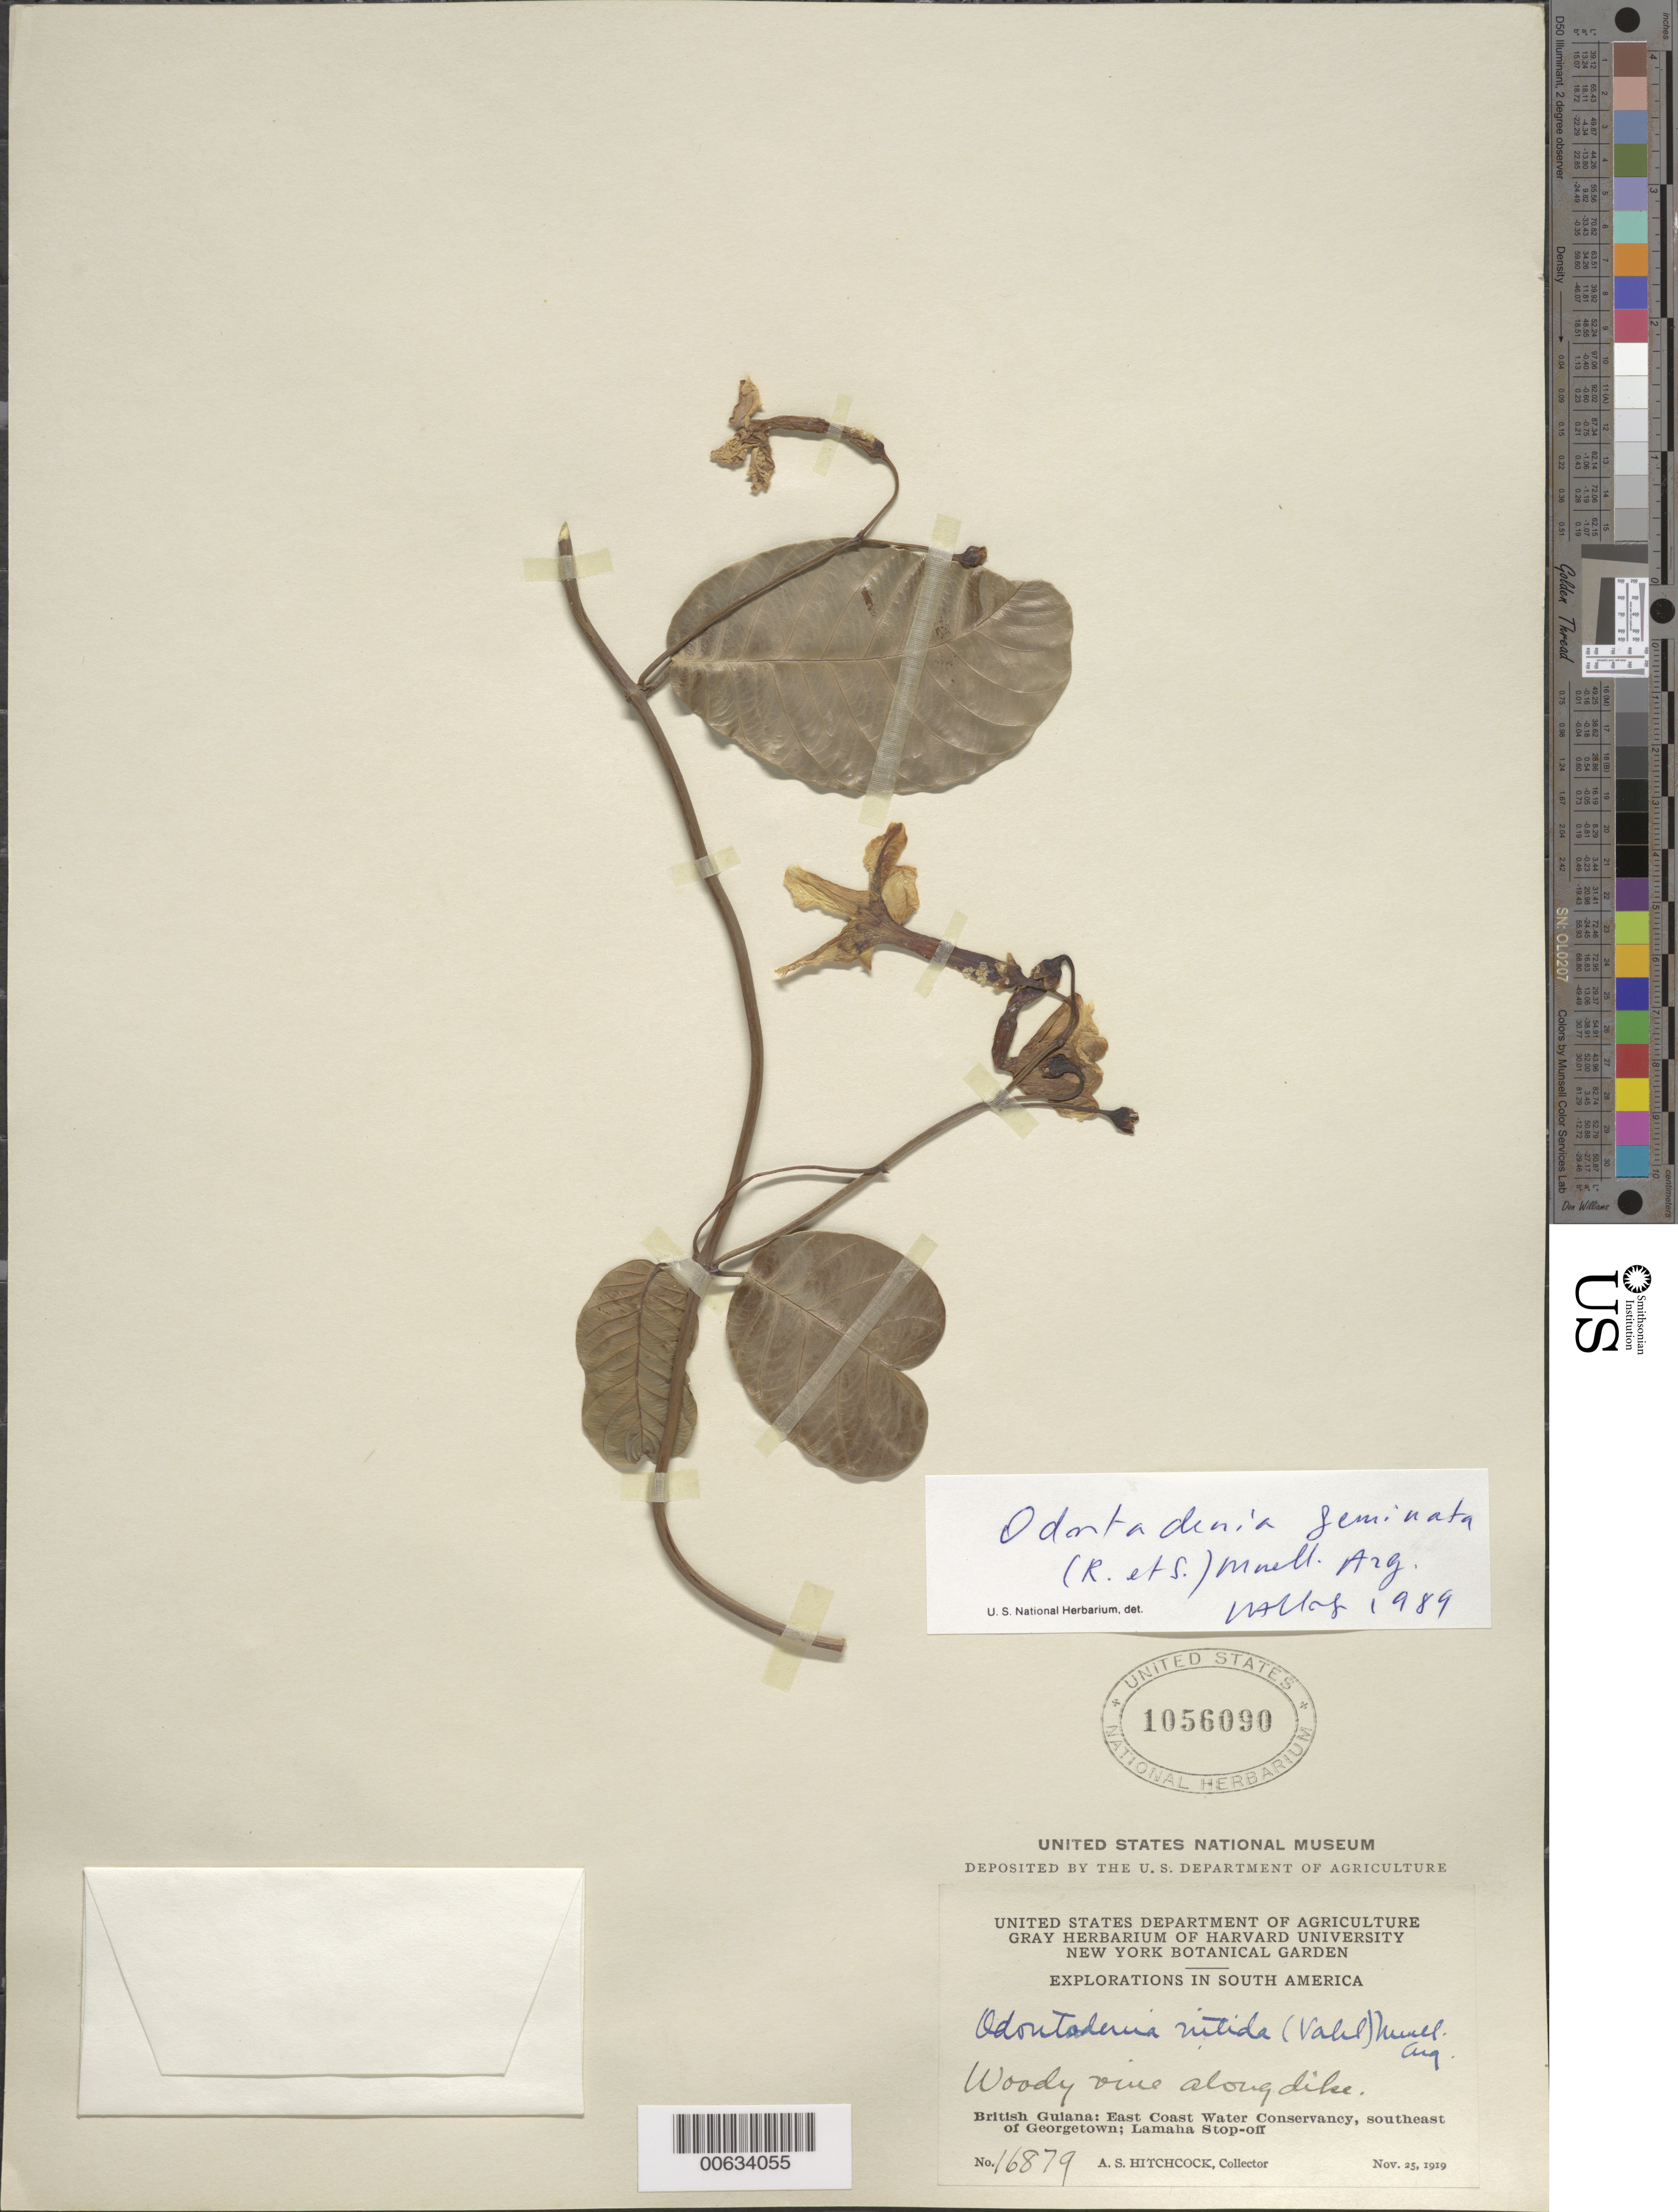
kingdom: Plantae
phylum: Tracheophyta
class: Magnoliopsida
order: Gentianales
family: Apocynaceae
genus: Odontadenia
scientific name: Odontadenia geminata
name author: (Hoffmanns. ex Roem. & Schult.) Müll. Arg.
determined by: Allorge, L.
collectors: A. S. Hitchcock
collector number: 16879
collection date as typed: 25-Nov-19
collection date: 1919-11-25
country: Guyana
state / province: Demerara-Mahaica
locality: Lamaha Stop-Off, Georgetown, SE of, East Coast Water Conservancy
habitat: Along dike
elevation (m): -2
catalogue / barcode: US 1056090